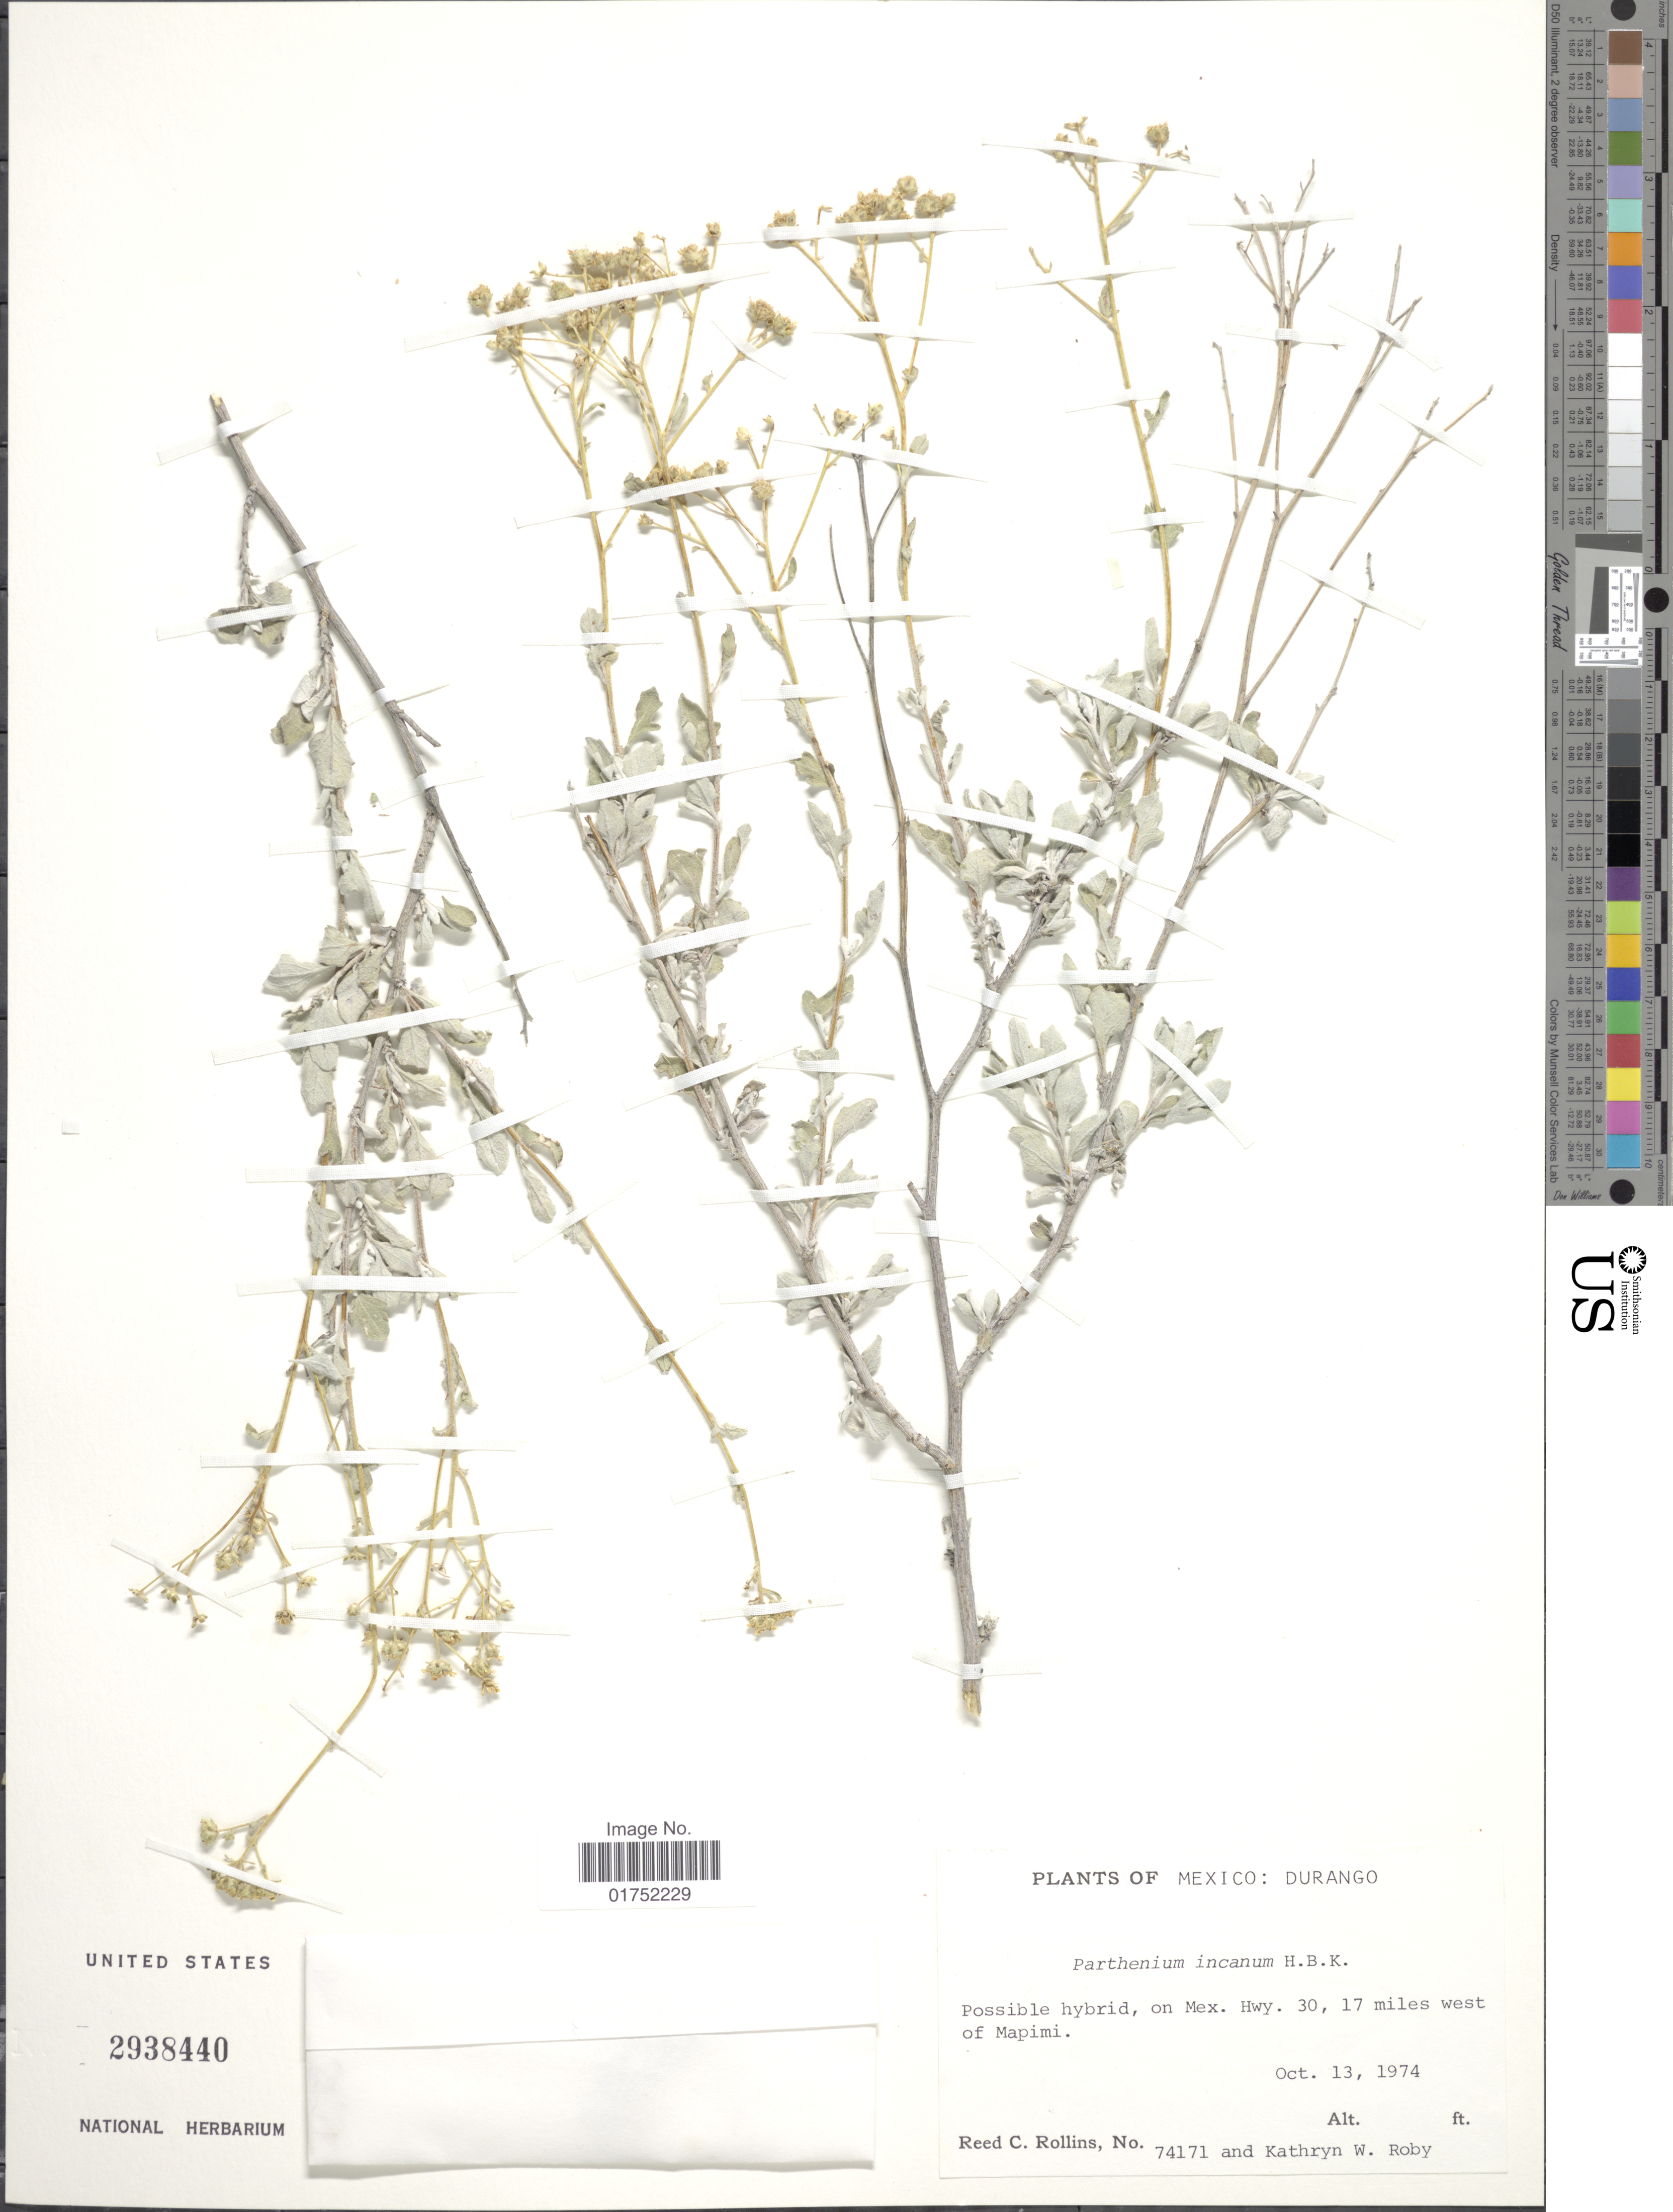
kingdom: Plantae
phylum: Tracheophyta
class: Magnoliopsida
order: Asterales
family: Asteraceae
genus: Parthenium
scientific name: Parthenium incanum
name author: Kunth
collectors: R. C. Rollins & K. W. Roby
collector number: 74171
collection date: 1974-10-13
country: Mexico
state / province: Durango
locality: Mex Hwy. 30, 17 miles west of Mapimi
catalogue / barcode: US 2938440